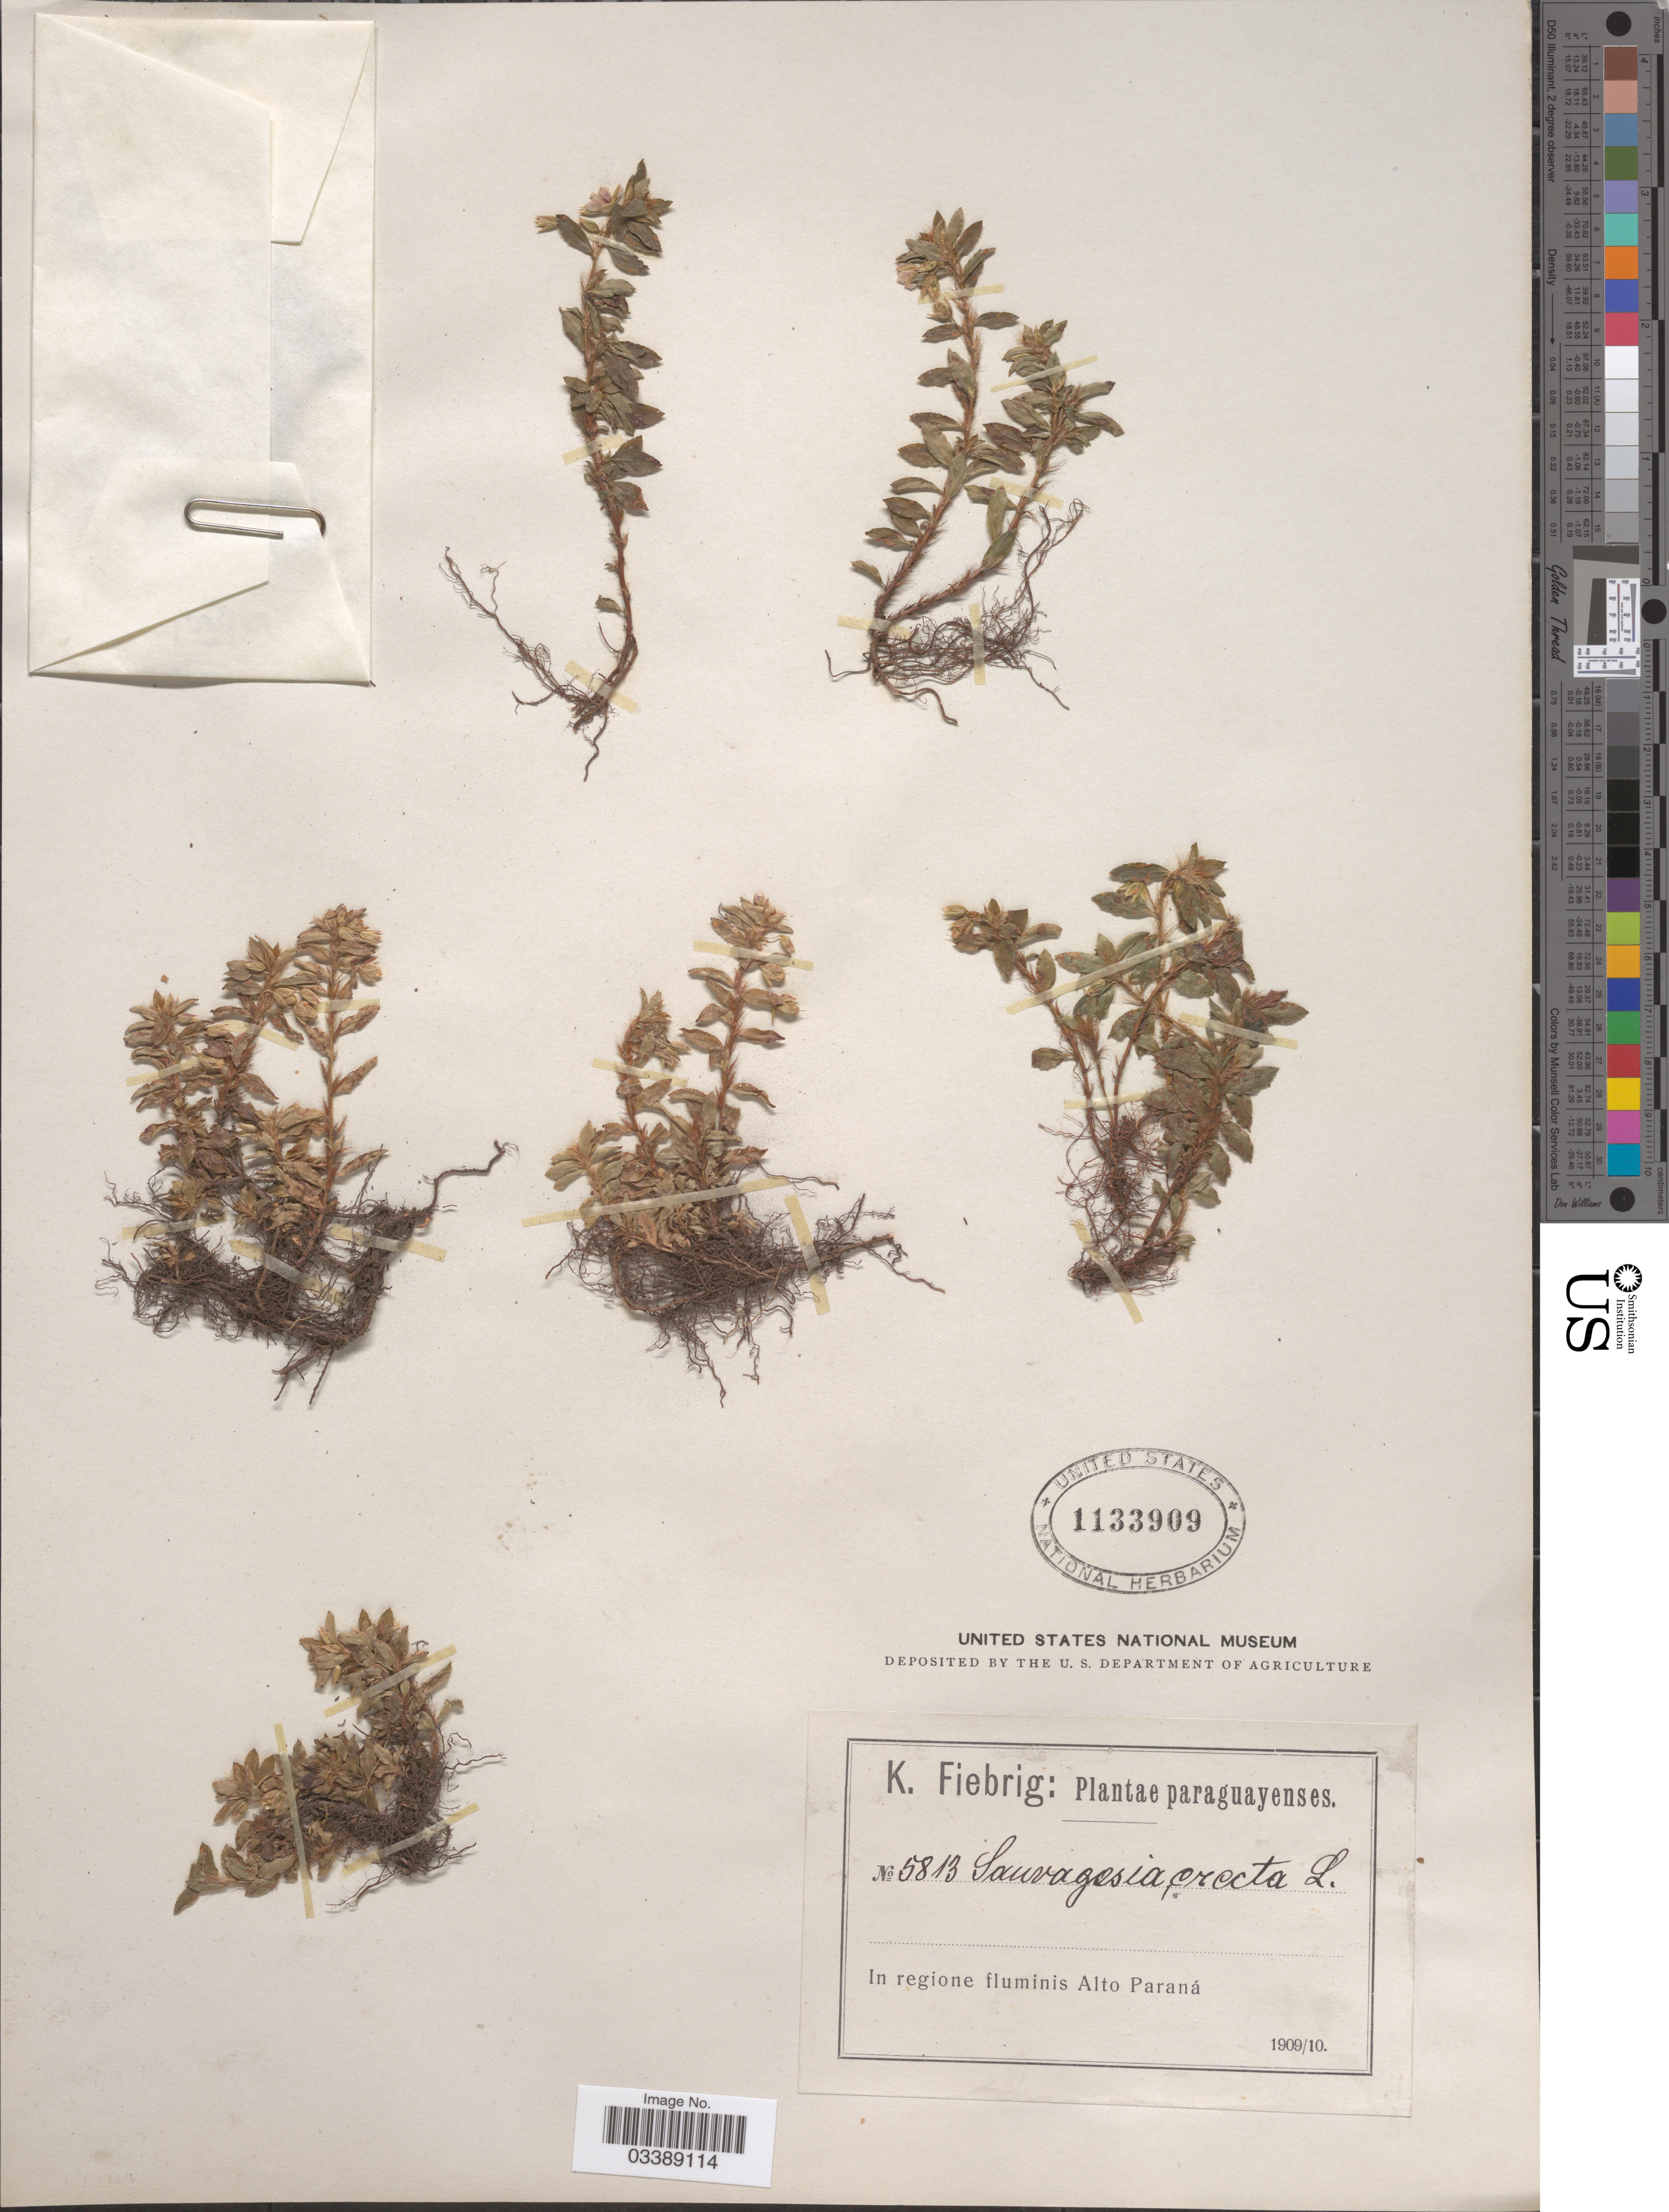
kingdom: Plantae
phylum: Tracheophyta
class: Magnoliopsida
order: Malpighiales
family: Ochnaceae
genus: Sauvagesia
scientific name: Sauvagesia erecta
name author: L.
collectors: K. Fiebrig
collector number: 5813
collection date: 1909/1910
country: Paraguay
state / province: Alto Parana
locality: In regione fluminis Alto Paraná.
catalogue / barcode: US 1133909